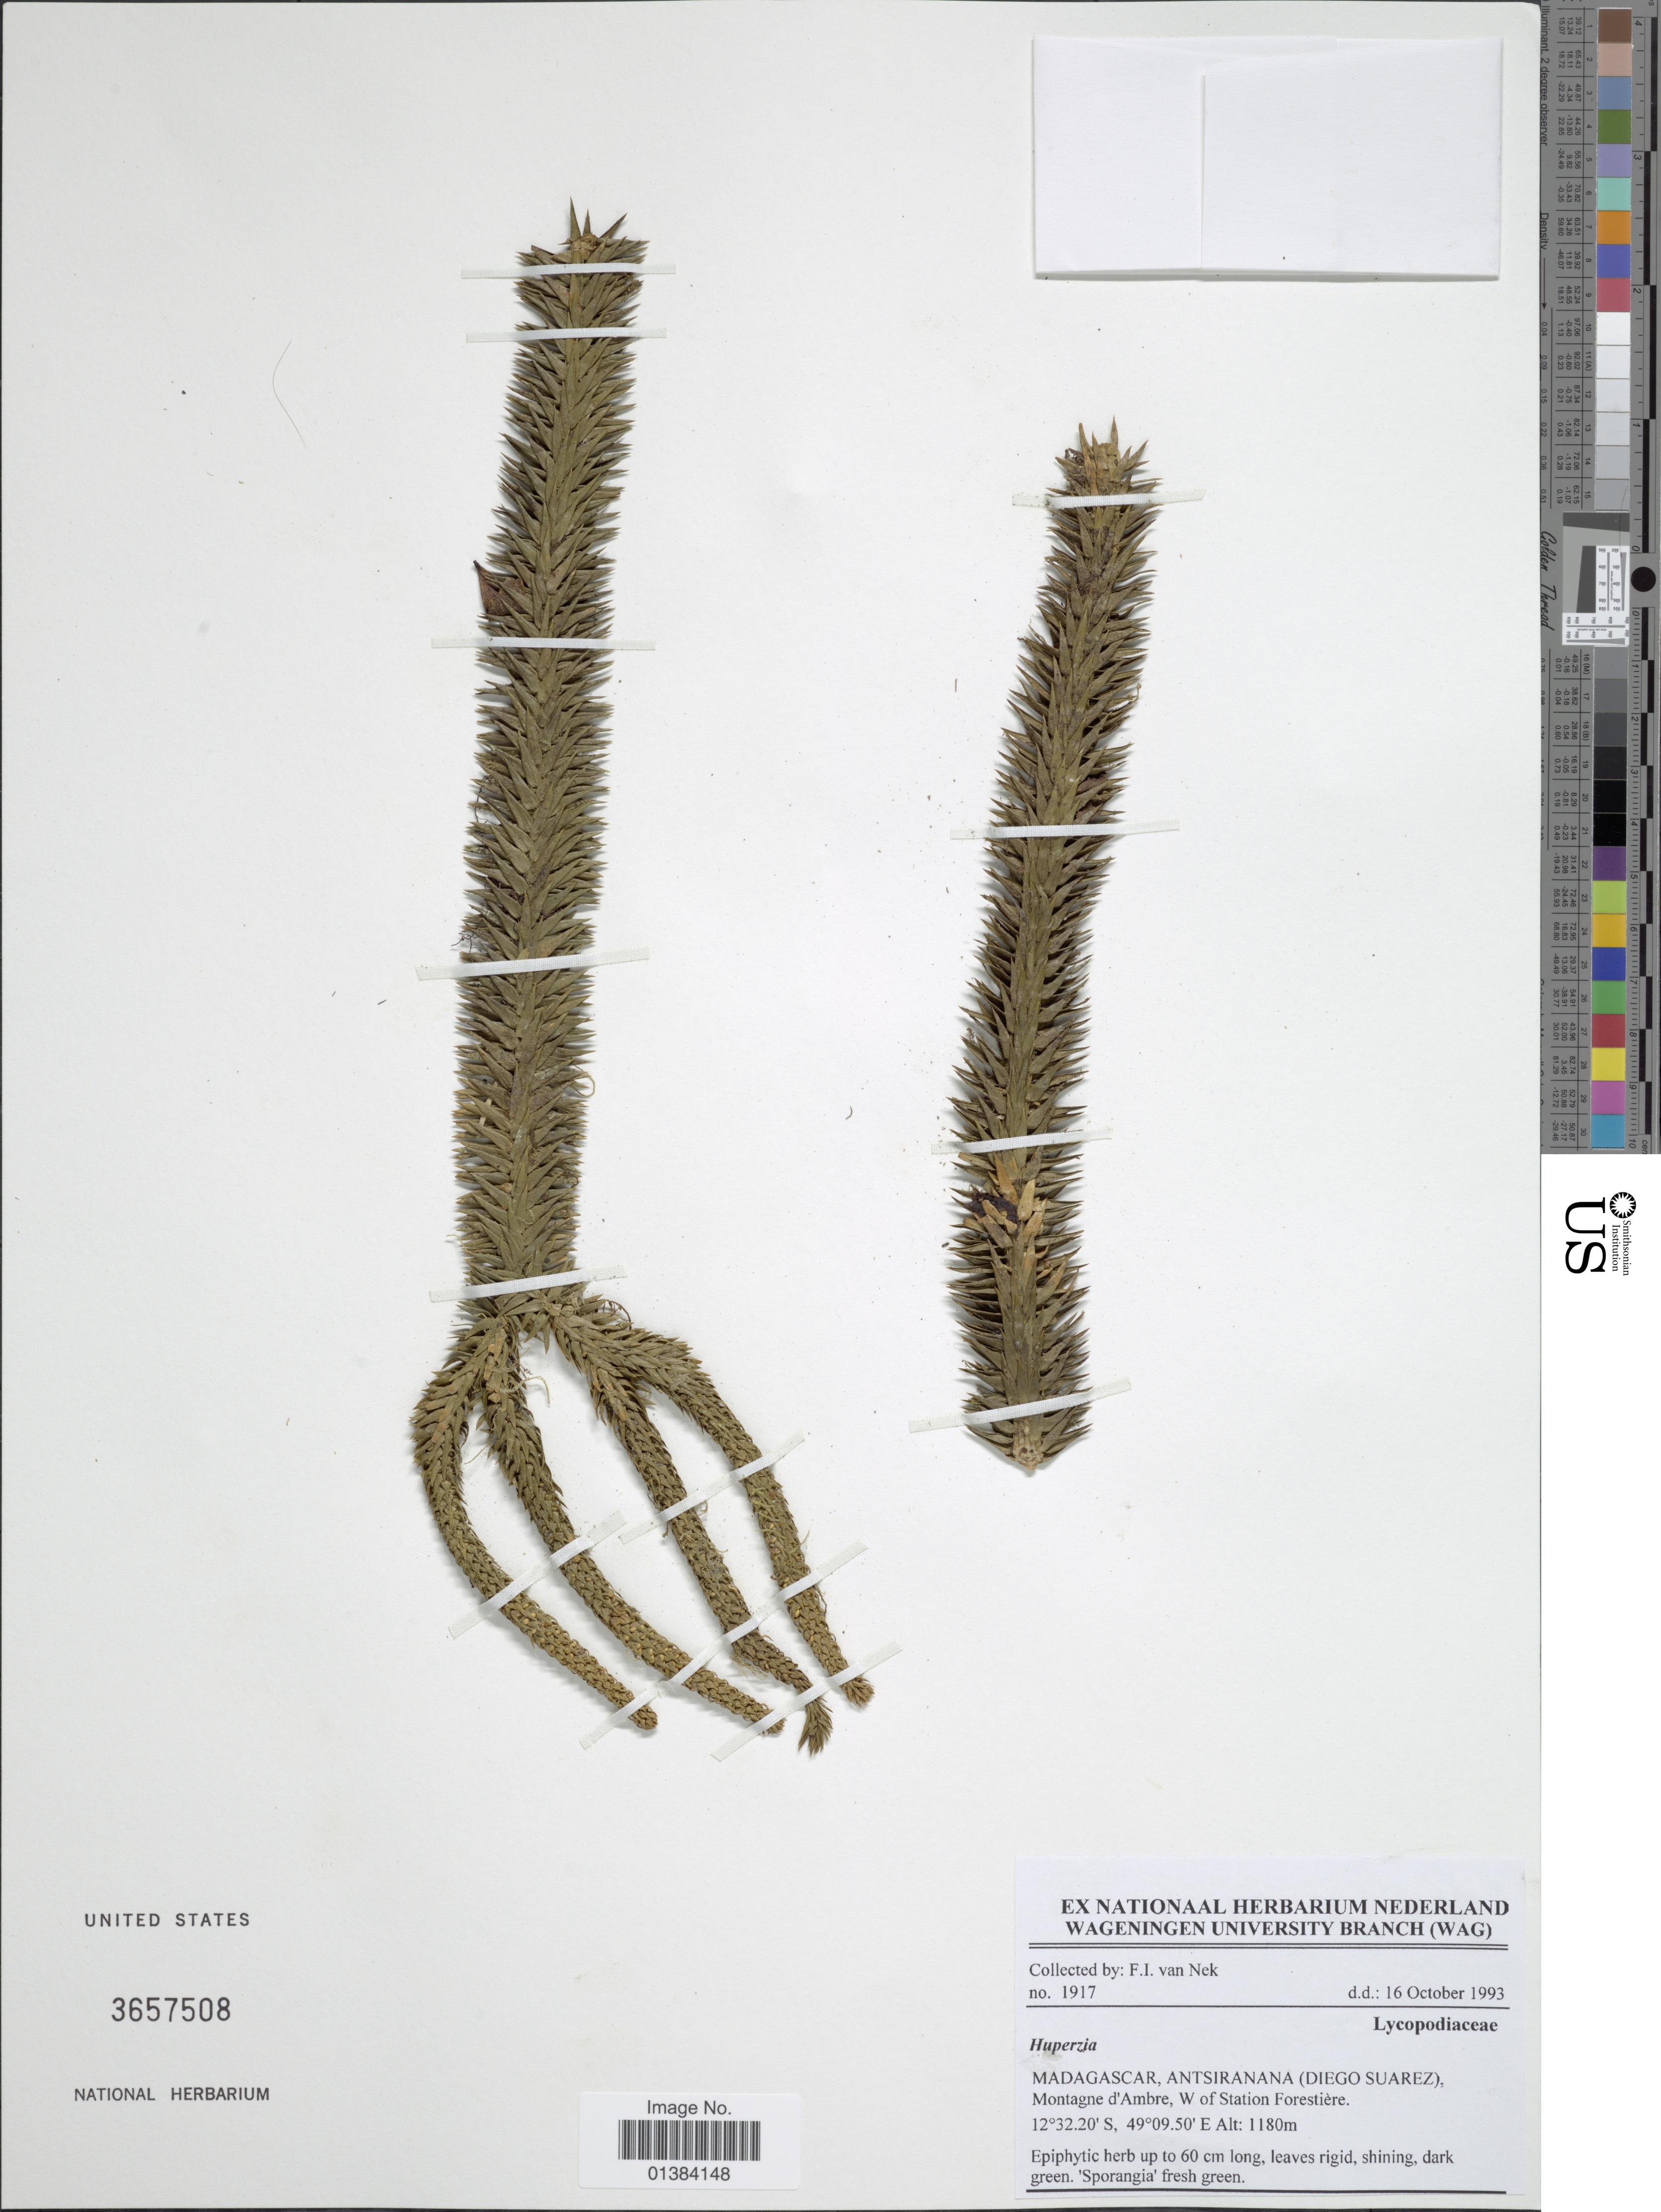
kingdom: Plantae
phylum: Tracheophyta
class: Lycopodiopsida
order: Lycopodiales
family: Lycopodiaceae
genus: Phlegmariurus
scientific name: Phlegmariurus megastachys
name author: (Baker) A. R. Field & Bostock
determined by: Field, A. R.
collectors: F. van Nek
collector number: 1917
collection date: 1993-10-16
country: Madagascar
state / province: Diana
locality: (Diego Suarez), Montagne d'Ambre, W of Station Forestière.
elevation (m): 1180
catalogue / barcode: US 3657508